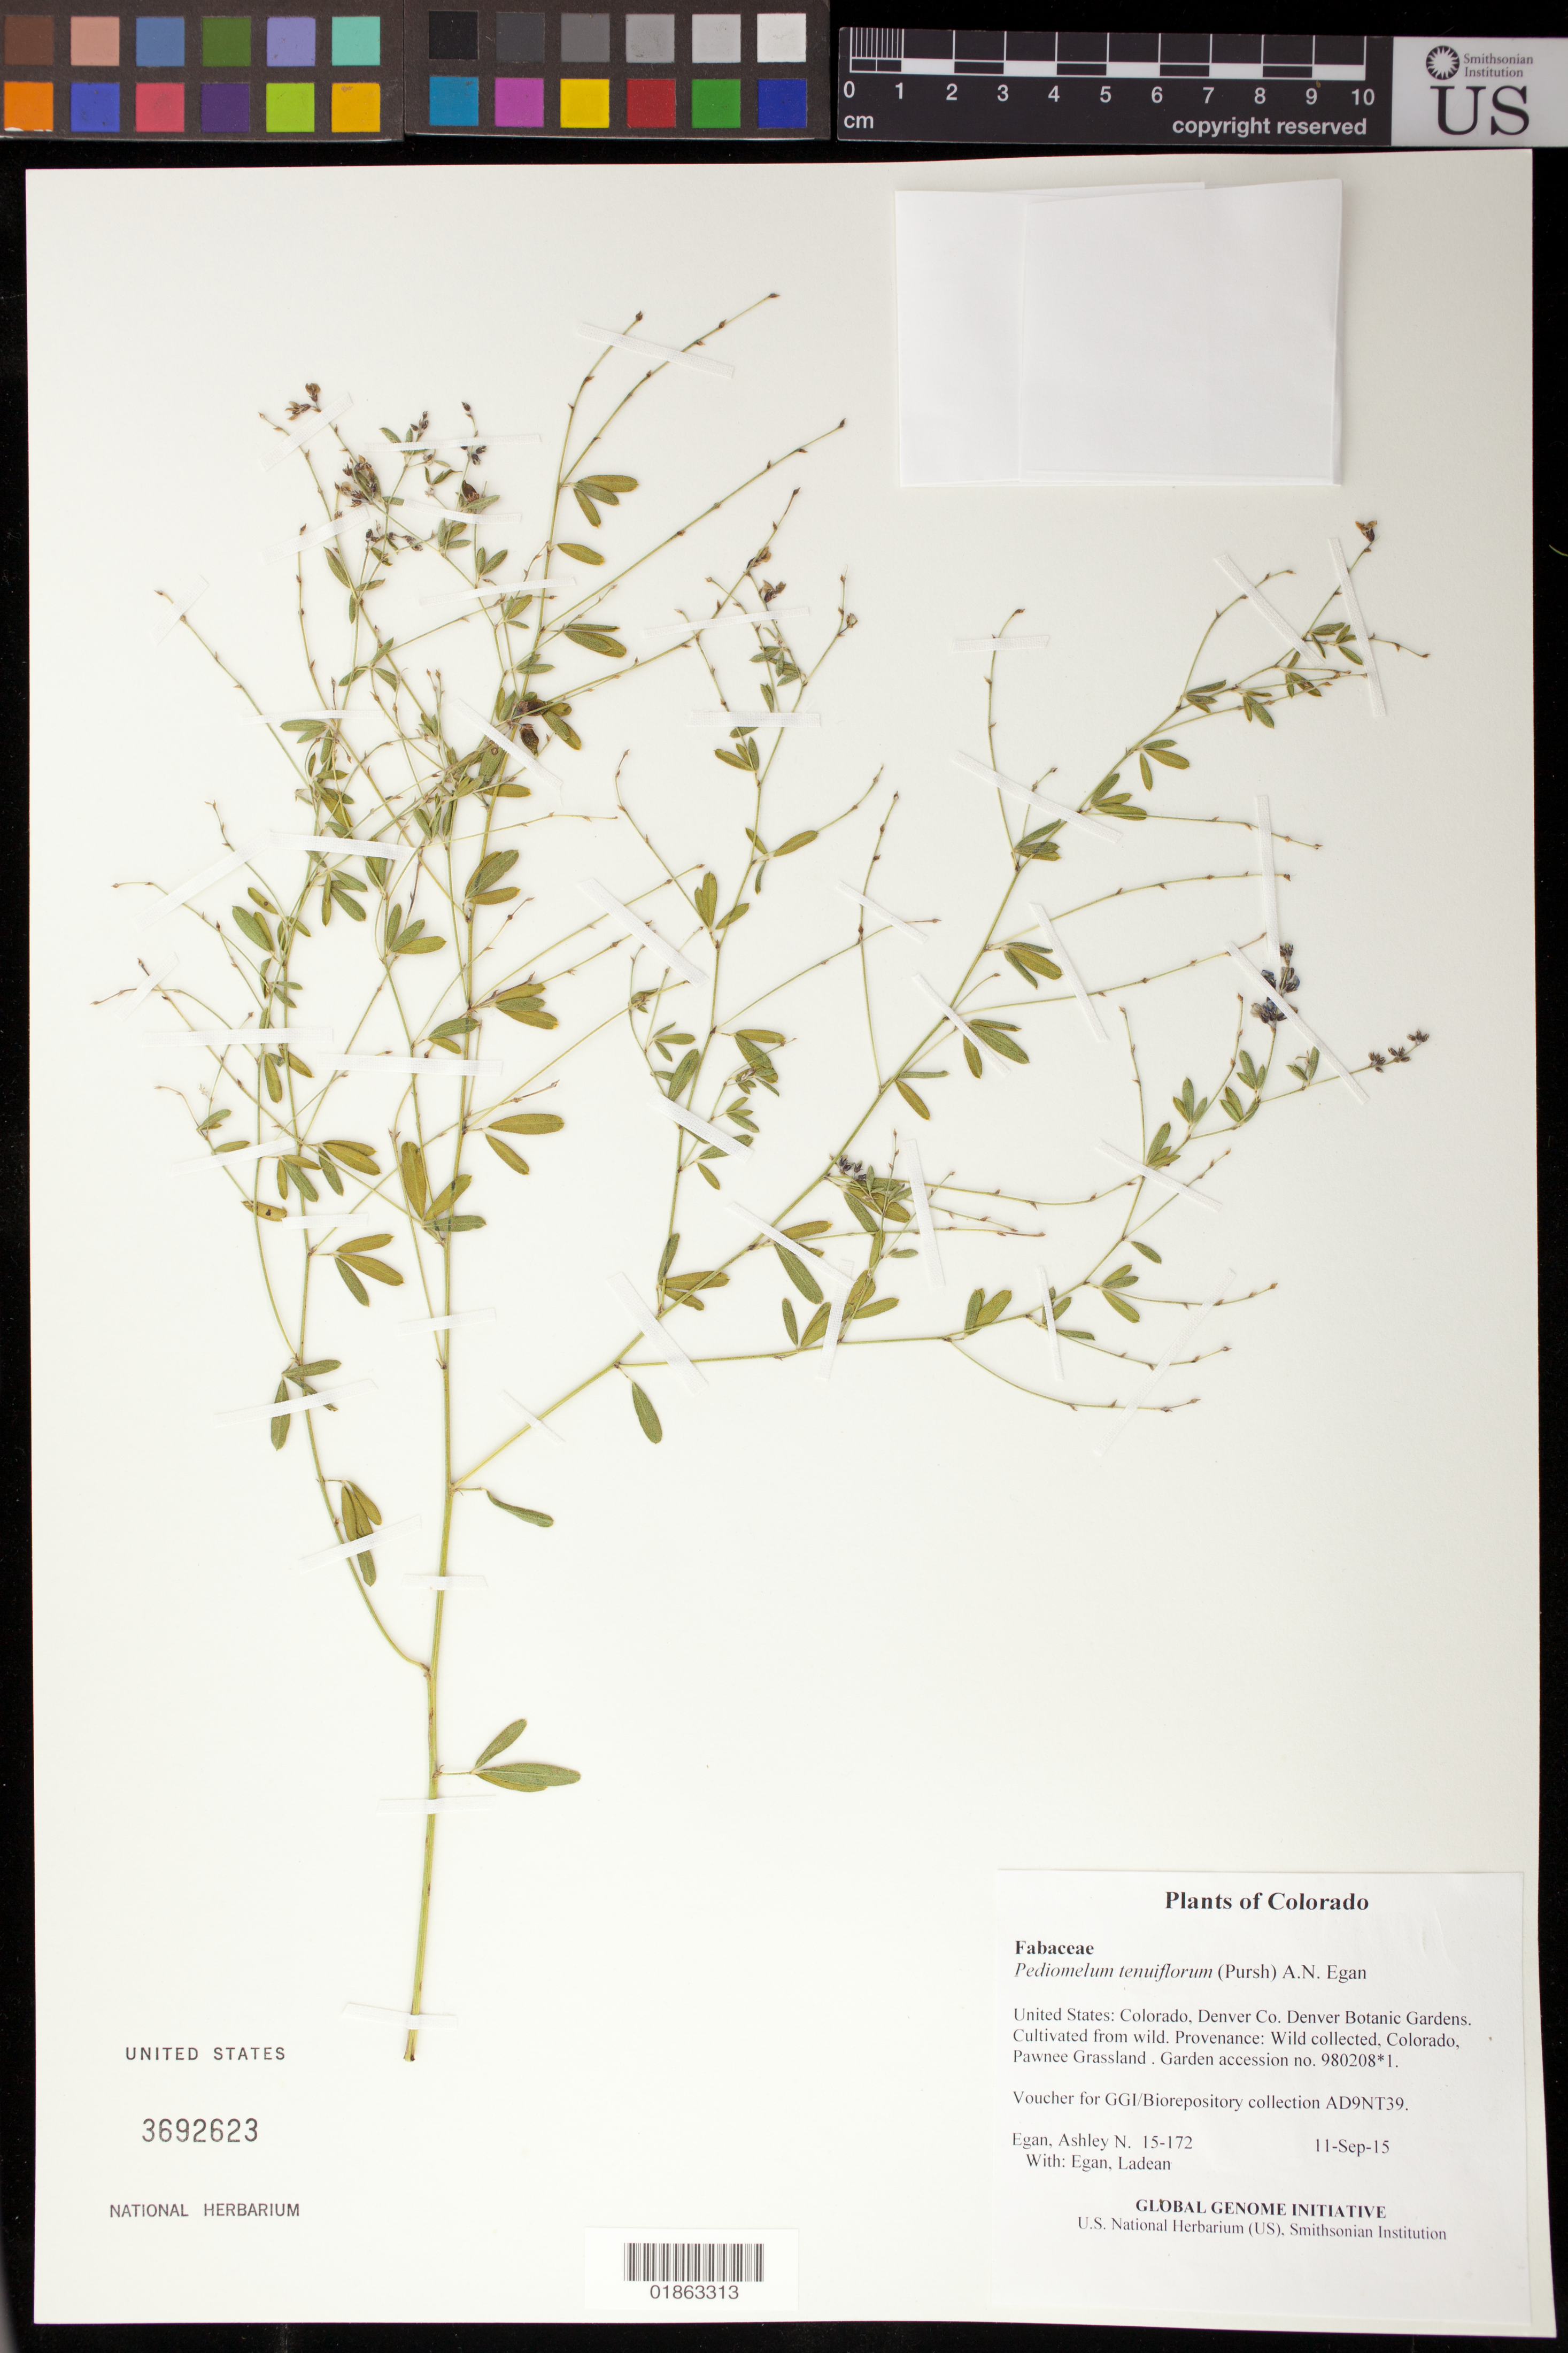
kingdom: Plantae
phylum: Tracheophyta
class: Magnoliopsida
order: Fabales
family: Fabaceae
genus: Pediomelum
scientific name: Pediomelum tenuiflorum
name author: (Pursh) A.N. Egan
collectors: A. N. Egan & L. Egan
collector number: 15-172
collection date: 2015-09-11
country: United States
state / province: Colorado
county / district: Denver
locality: Denver Botanic Gardens. Cultivated from wild. Provenance: Wild collected, Colorado, Pawnee Grassland . Garden accession no. 980208.1.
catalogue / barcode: US 3692623